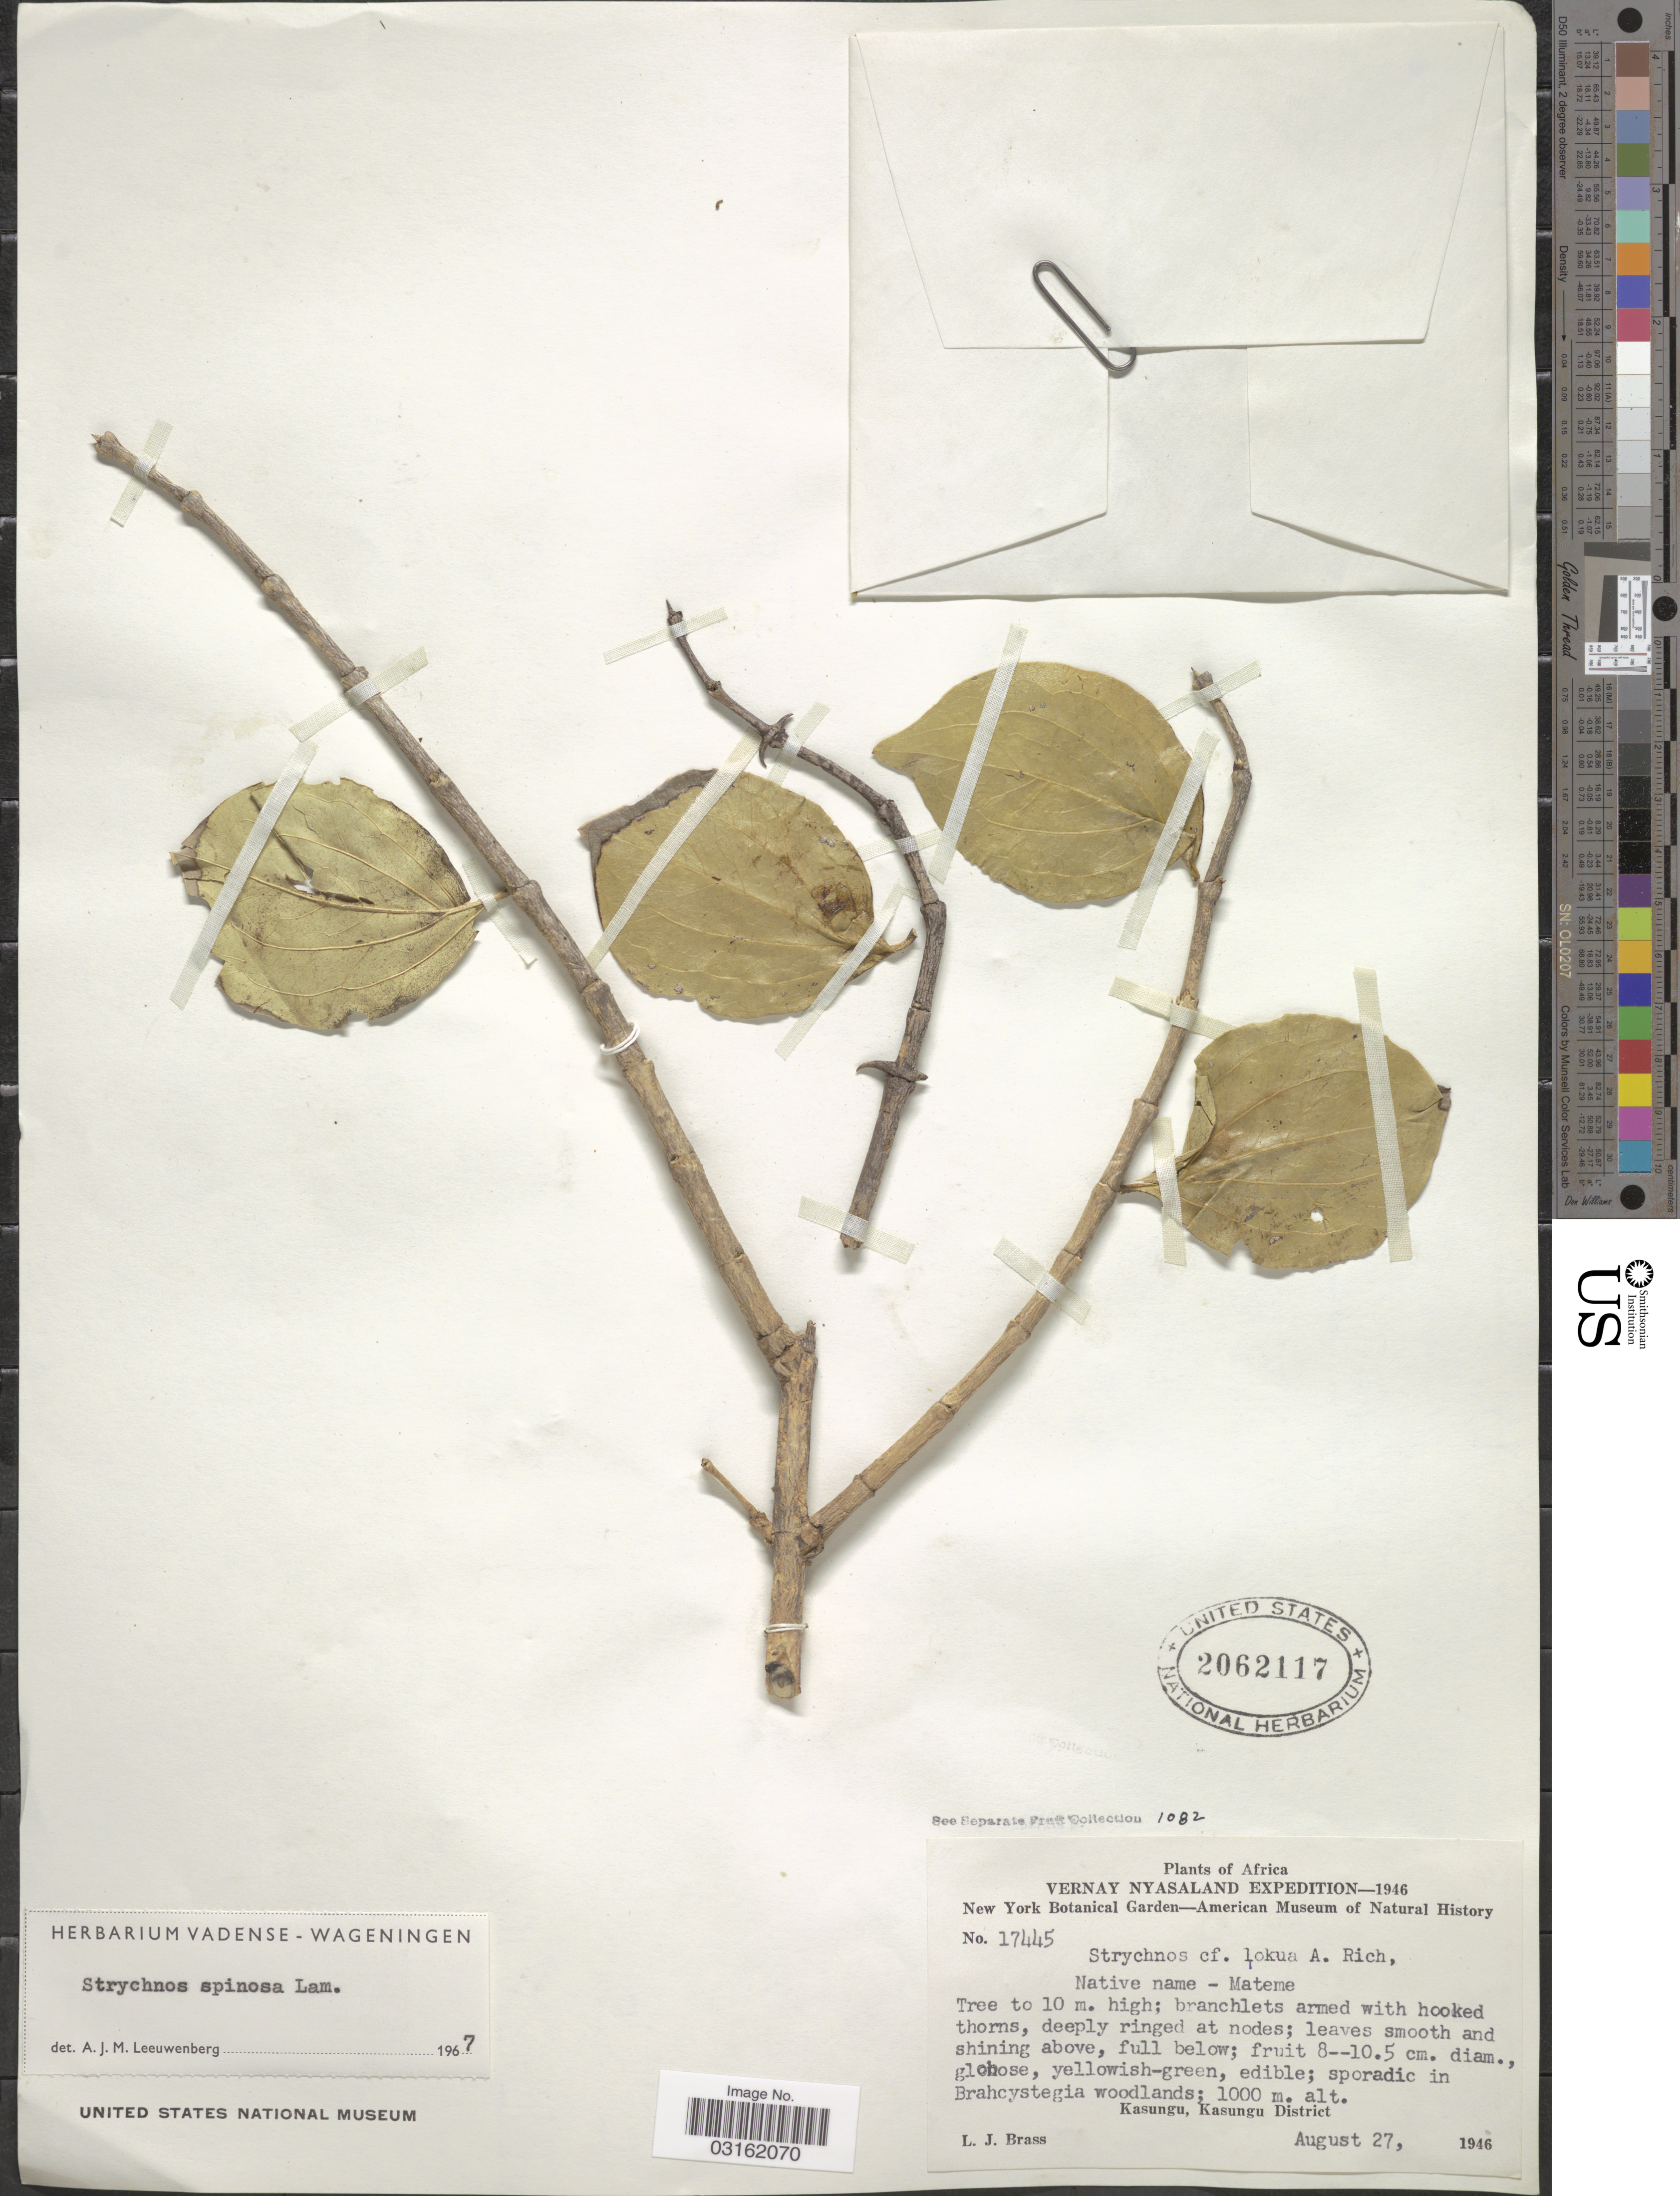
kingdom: Plantae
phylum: Tracheophyta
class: Magnoliopsida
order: Gentianales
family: Loganiaceae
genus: Strychnos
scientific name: Strychnos spinosa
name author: Lam.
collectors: L. J. Brass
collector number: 17445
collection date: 1946-08-27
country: Malawi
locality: Vernay Nyasaland, Kasungu, Kasungu District.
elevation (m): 1000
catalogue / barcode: US 2062117